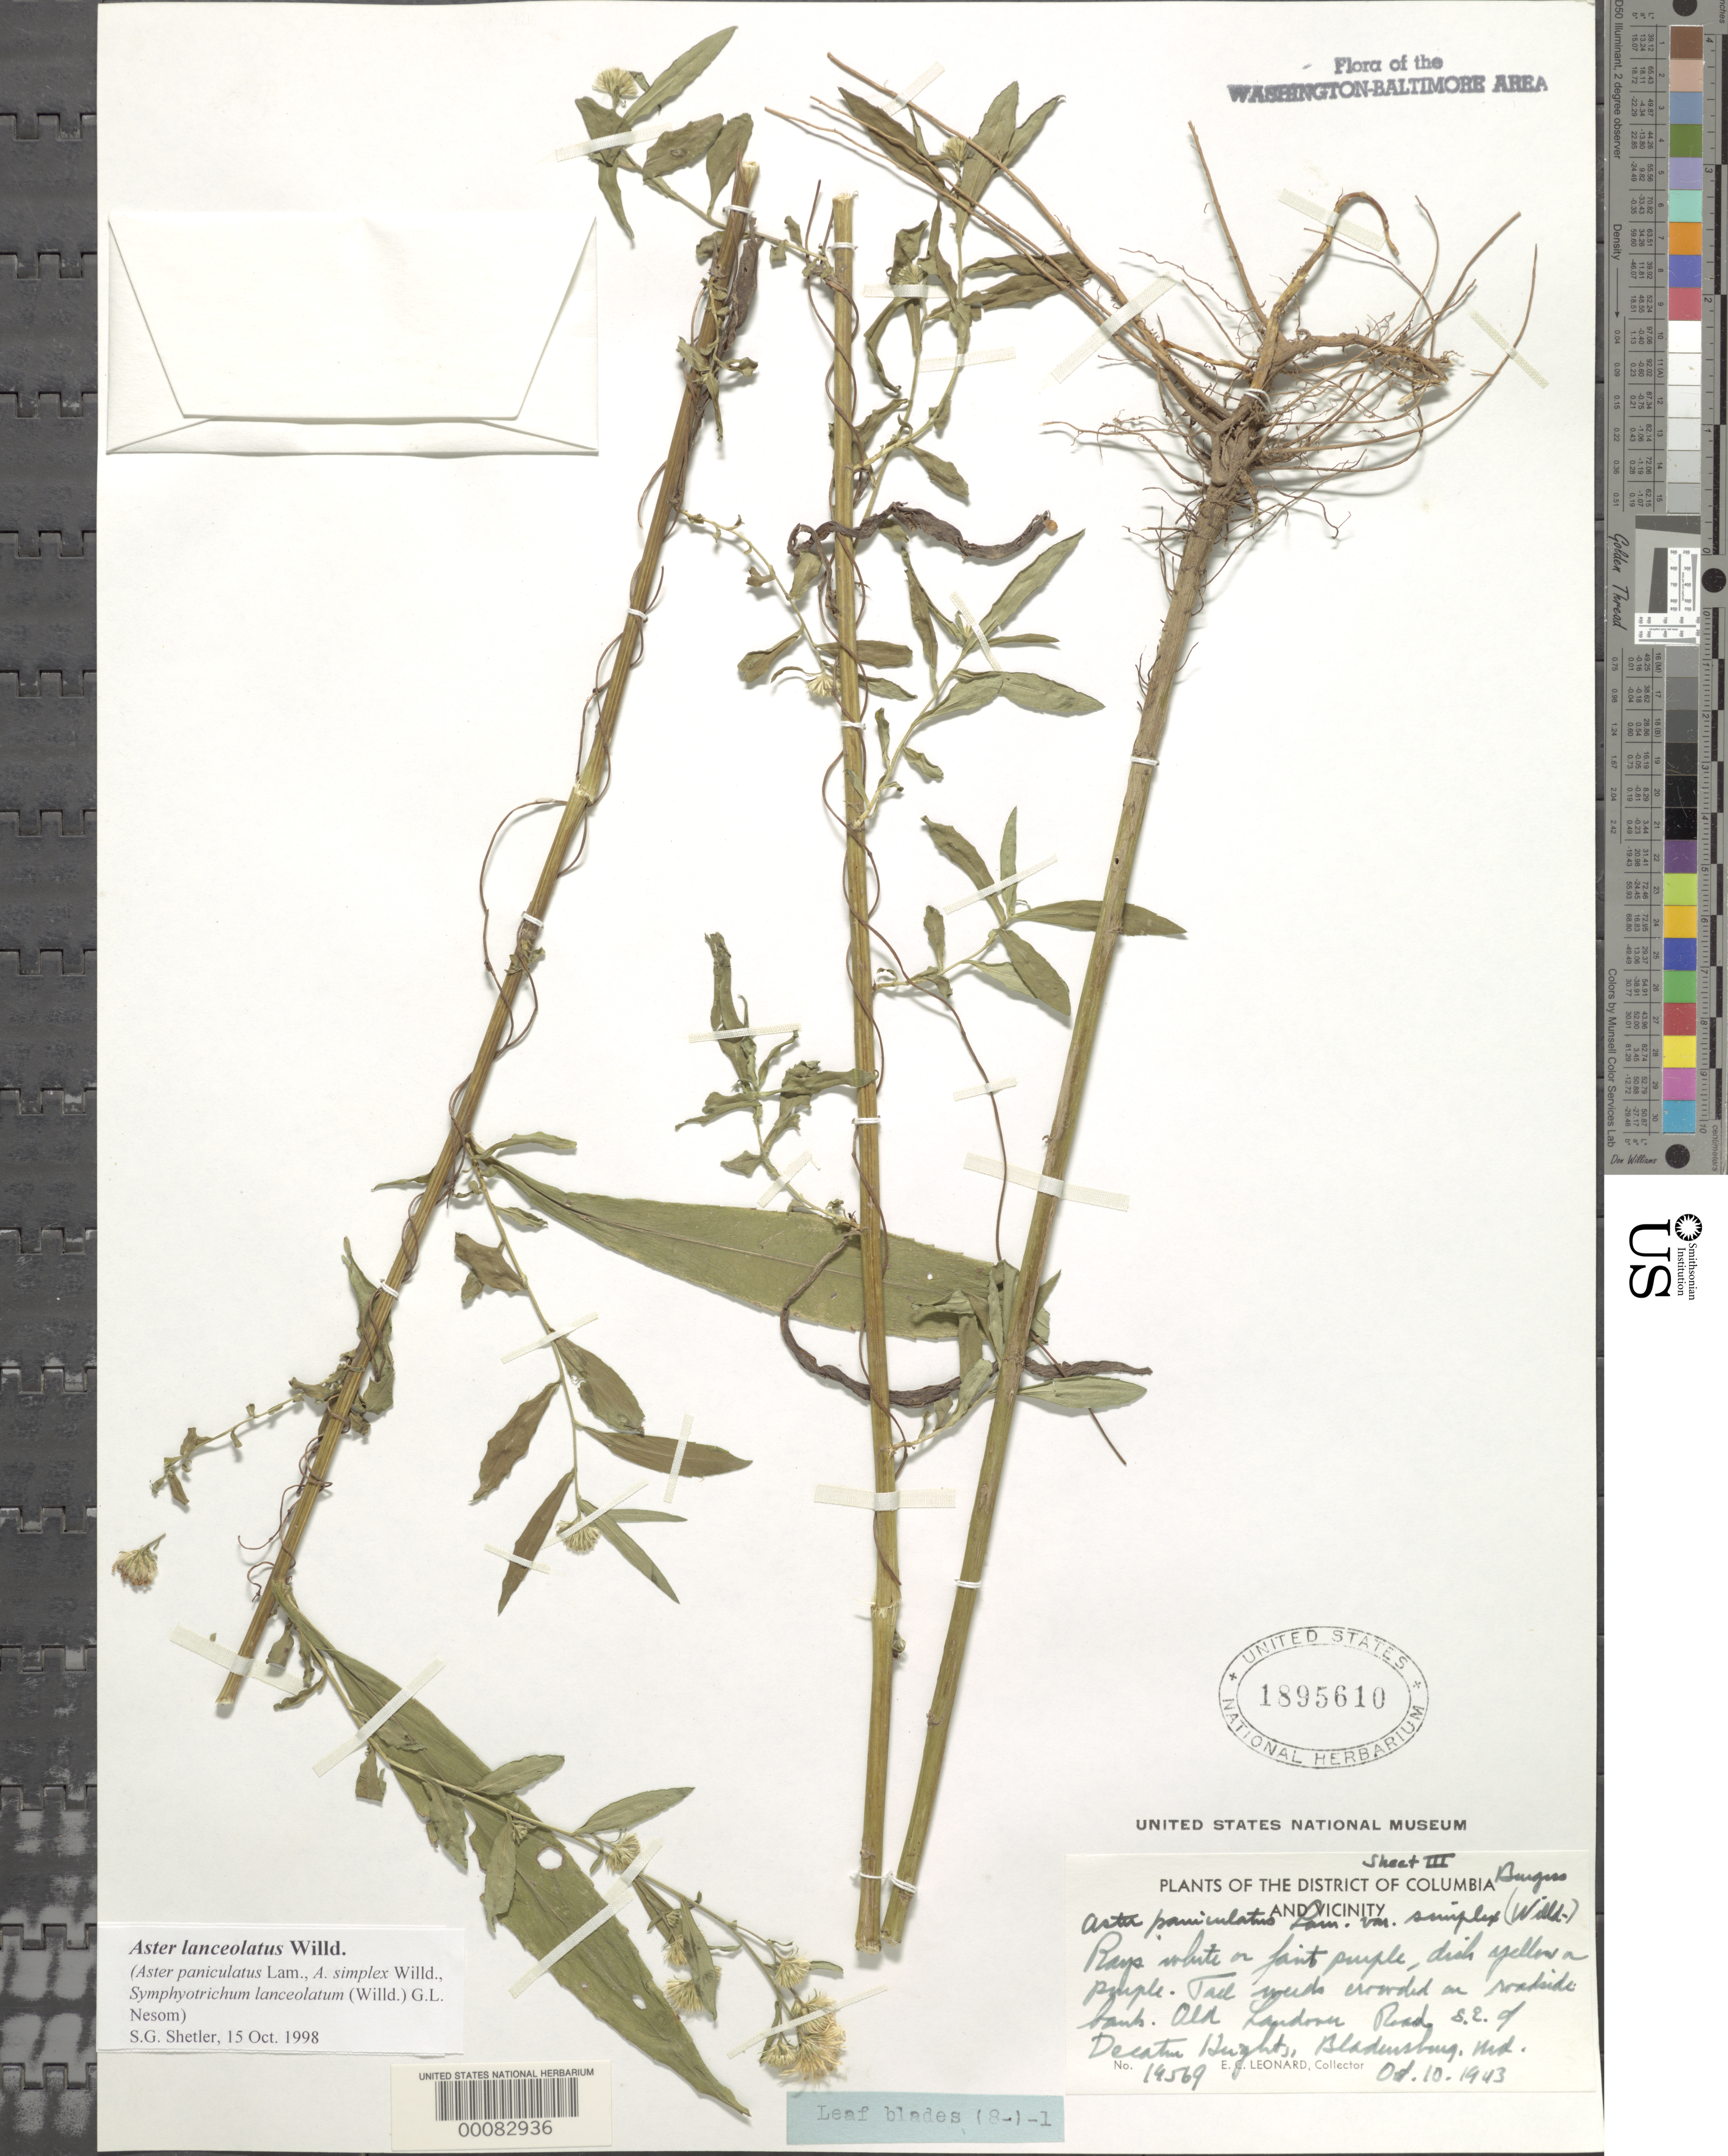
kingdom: Plantae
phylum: Tracheophyta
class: Magnoliopsida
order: Asterales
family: Asteraceae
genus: Symphyotrichum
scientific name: Symphyotrichum lanceolatum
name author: (Willd.) G.L. Nesom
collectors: E. C. Leonard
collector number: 19569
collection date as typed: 10 Oct 1943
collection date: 1943-10-10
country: United States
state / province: Maryland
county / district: Prince George's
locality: Old Landover Road SE of Decatur Heights, Bladensburg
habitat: Roadside bank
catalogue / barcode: US 1895610